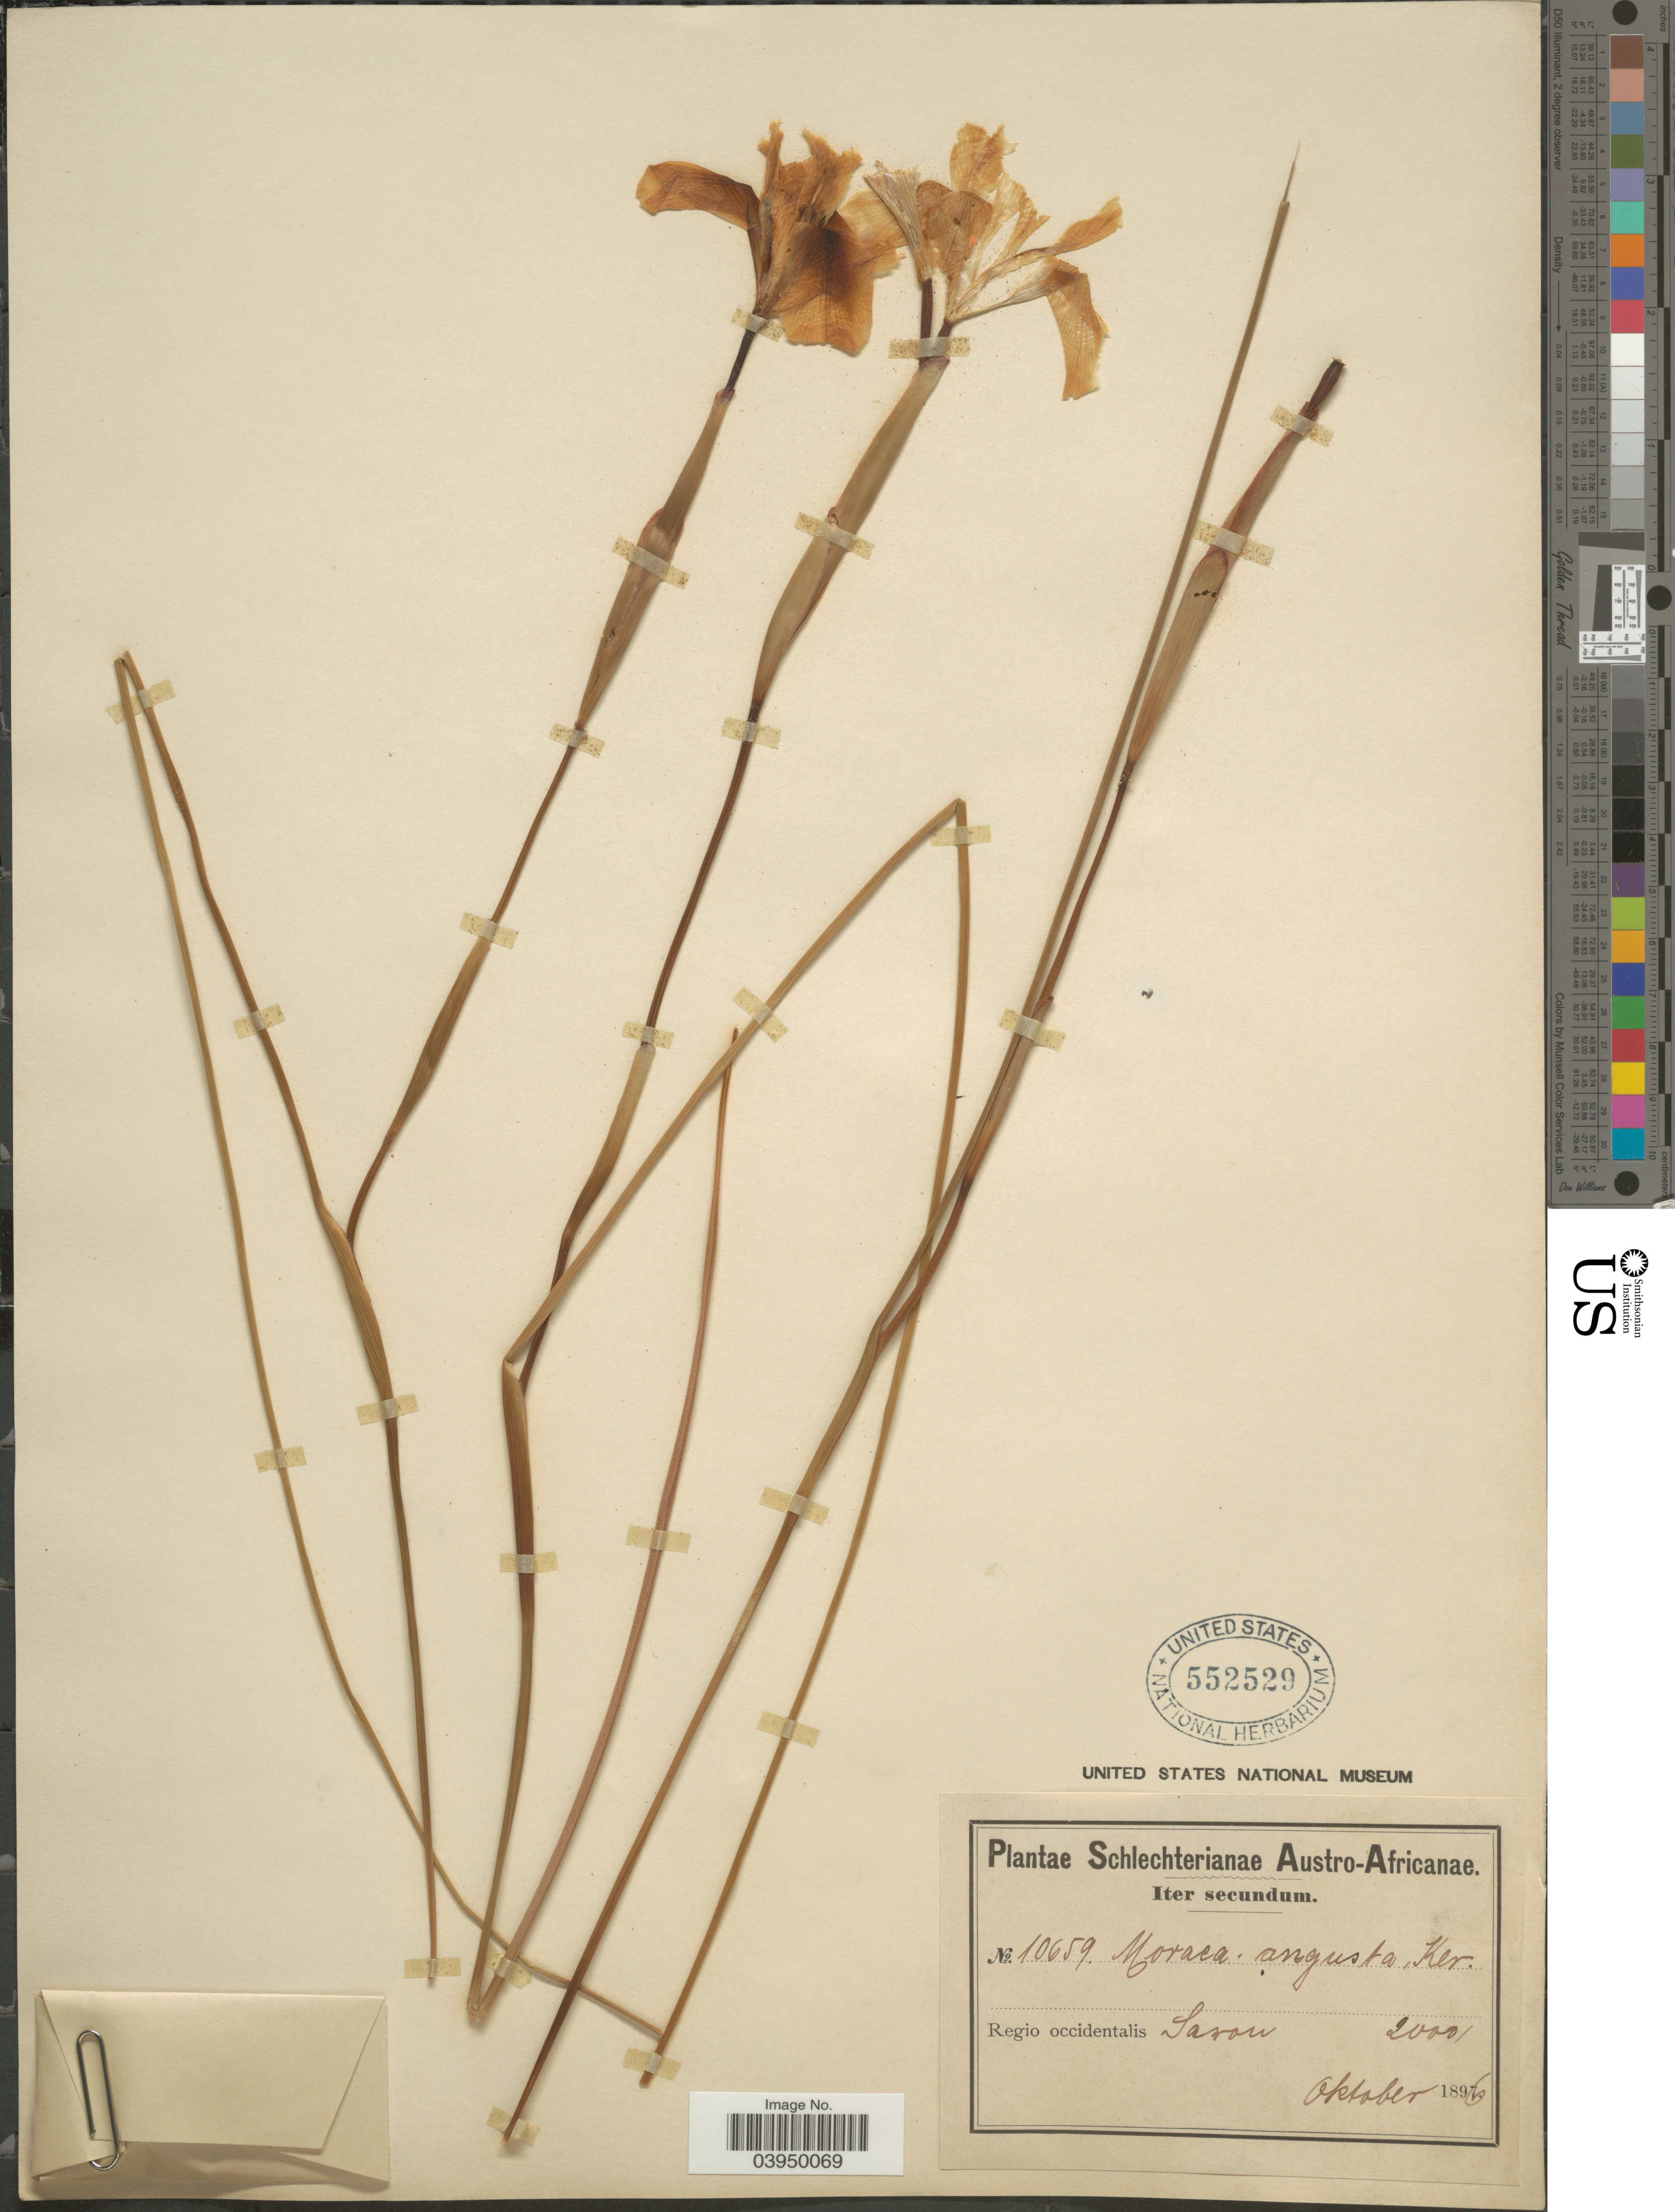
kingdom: Plantae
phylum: Tracheophyta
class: Liliopsida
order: Asparagales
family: Iridaceae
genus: Moraea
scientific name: Moraea angusta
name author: (Thunb.) Ker Gawl.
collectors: Schlechter, --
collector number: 10659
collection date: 1896-10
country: South Africa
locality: Austro-Africanae. Regio occidentalis Saron.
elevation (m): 610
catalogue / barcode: US 552529